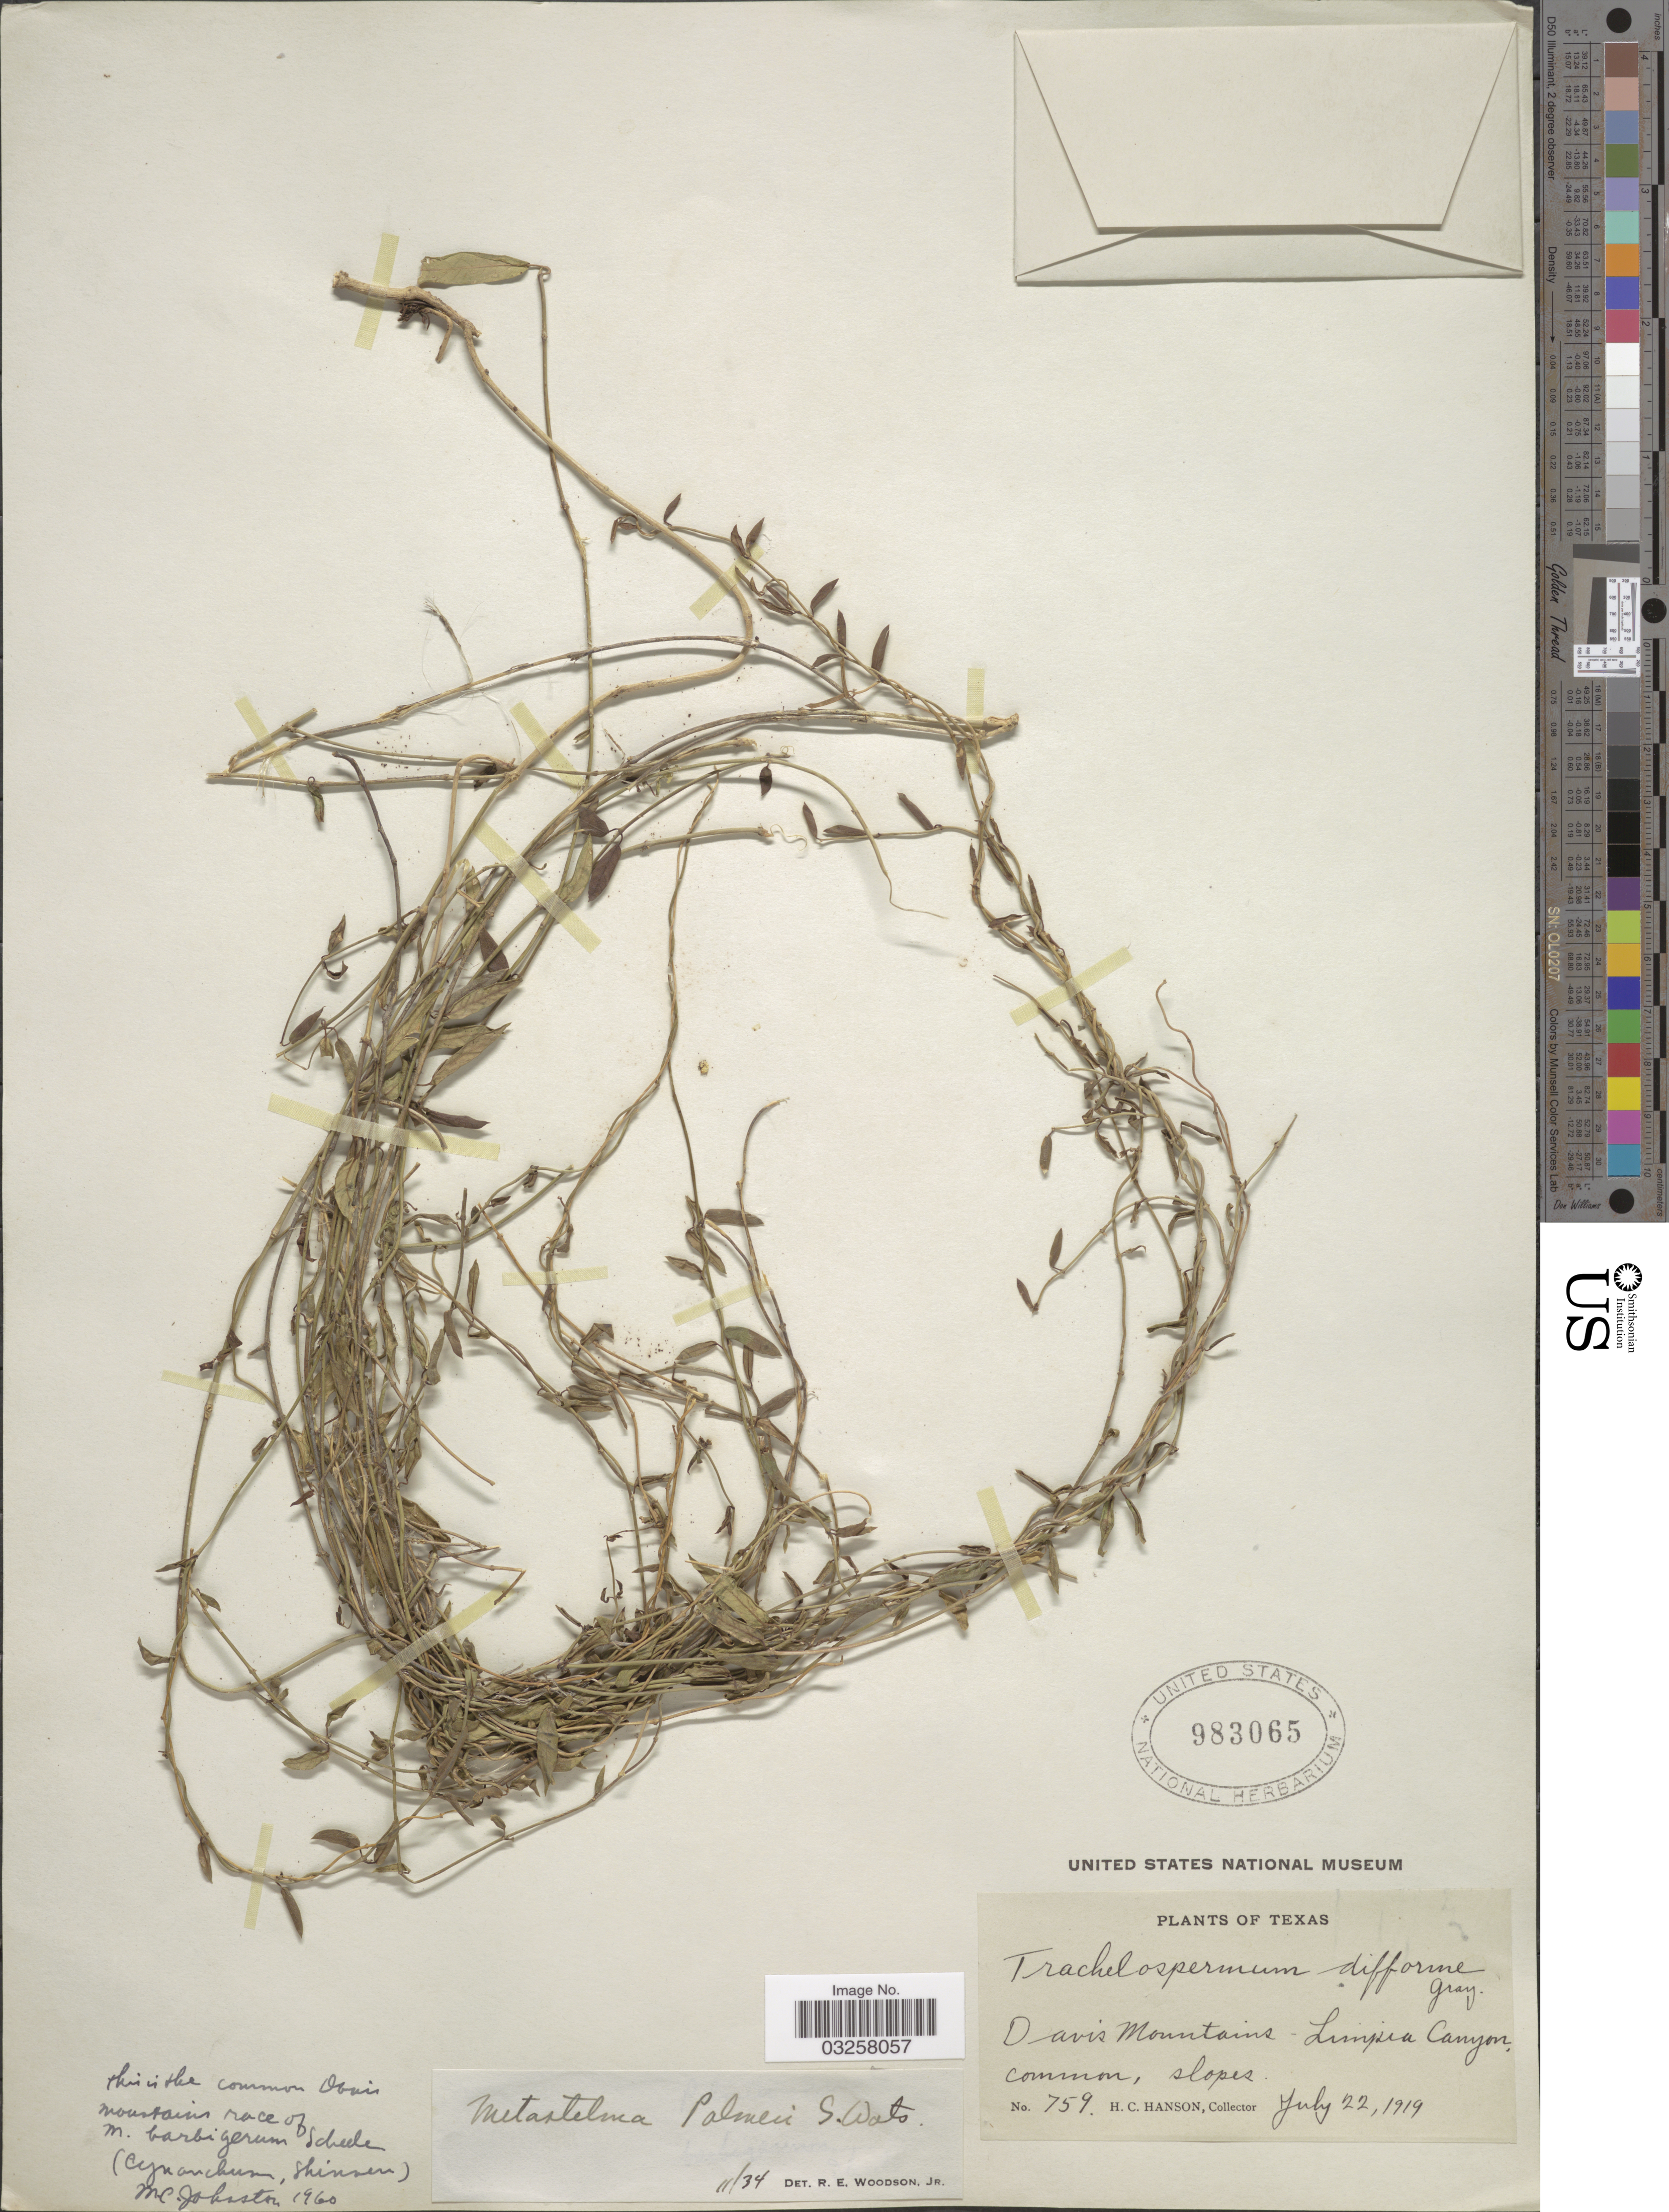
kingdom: Plantae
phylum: Tracheophyta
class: Magnoliopsida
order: Gentianales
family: Apocynaceae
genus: Metastelma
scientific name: Metastelma palmeri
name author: S. Watson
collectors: H. Hanson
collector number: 759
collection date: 1919-07-22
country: United States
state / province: Texas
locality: Davis Mountains-Limpia Canyon.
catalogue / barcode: US 983065